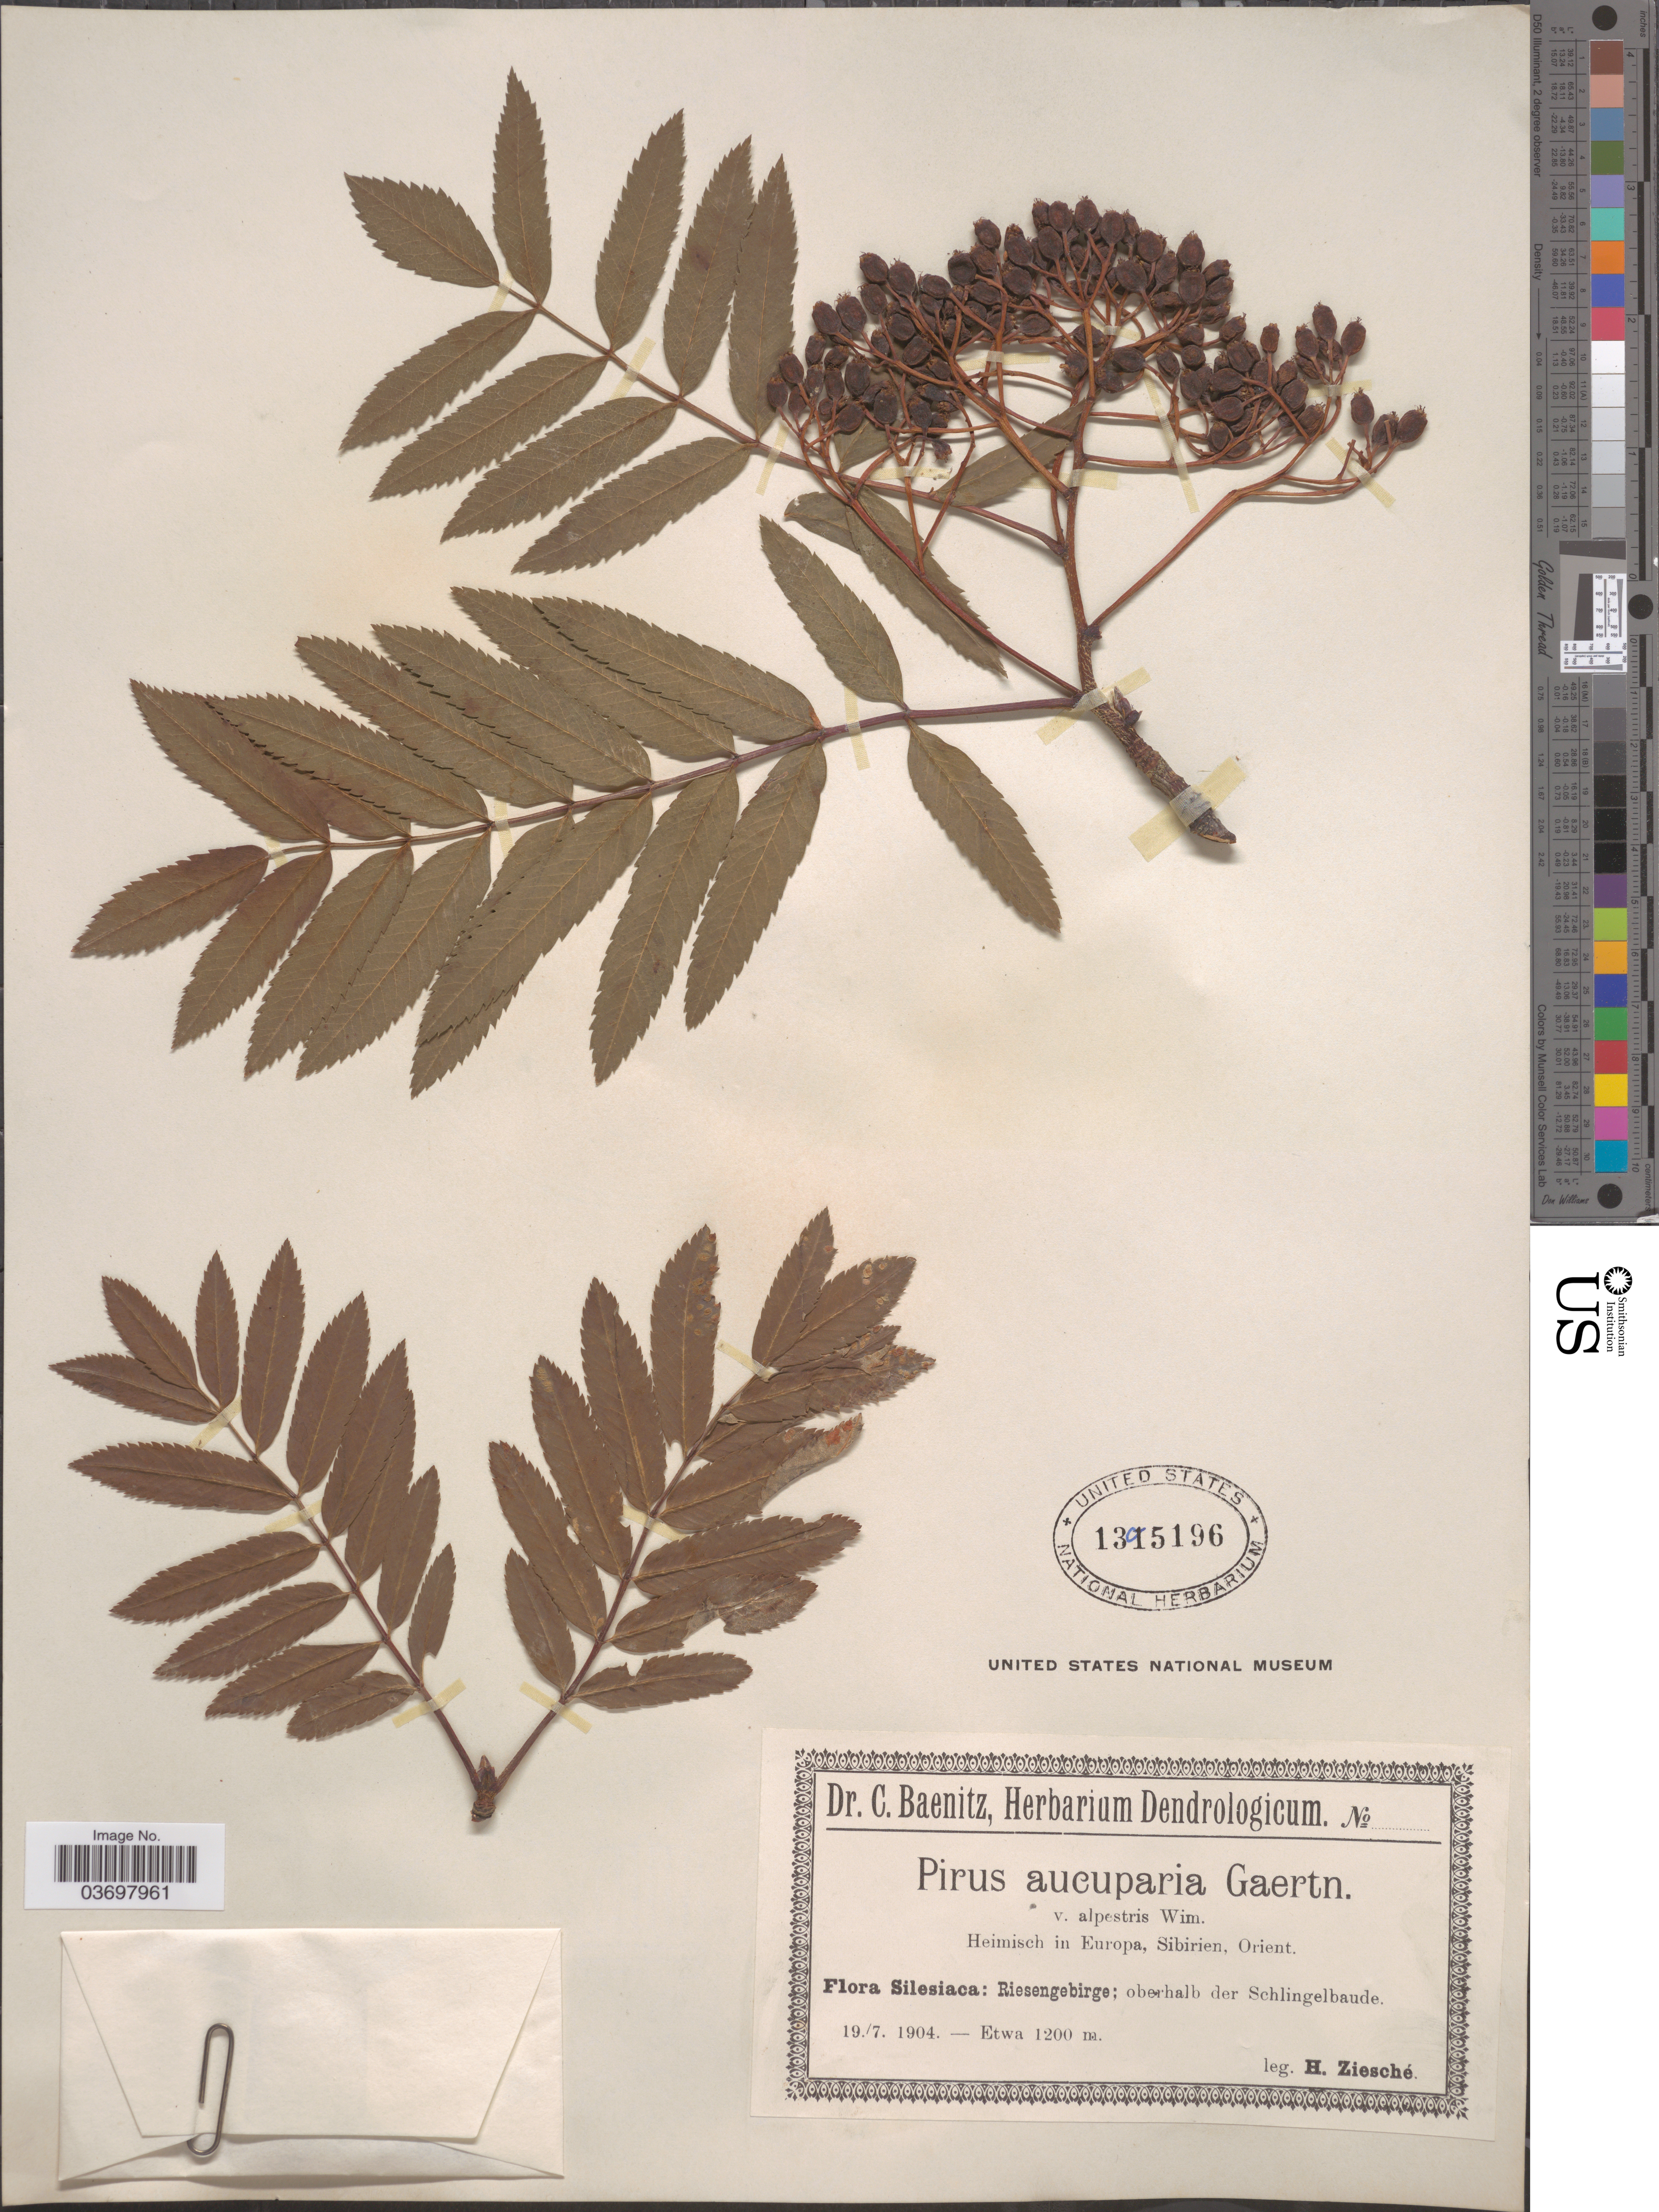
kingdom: Plantae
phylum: Tracheophyta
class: Magnoliopsida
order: Rosales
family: Rosaceae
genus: Sorbus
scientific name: Sorbus aucuparia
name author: L.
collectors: H. Ziesché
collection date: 1904-07-19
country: Poland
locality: Silesiaca: Riesengebirge; oberhalb der Schlingelbaude.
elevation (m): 1200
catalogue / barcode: US 1395196